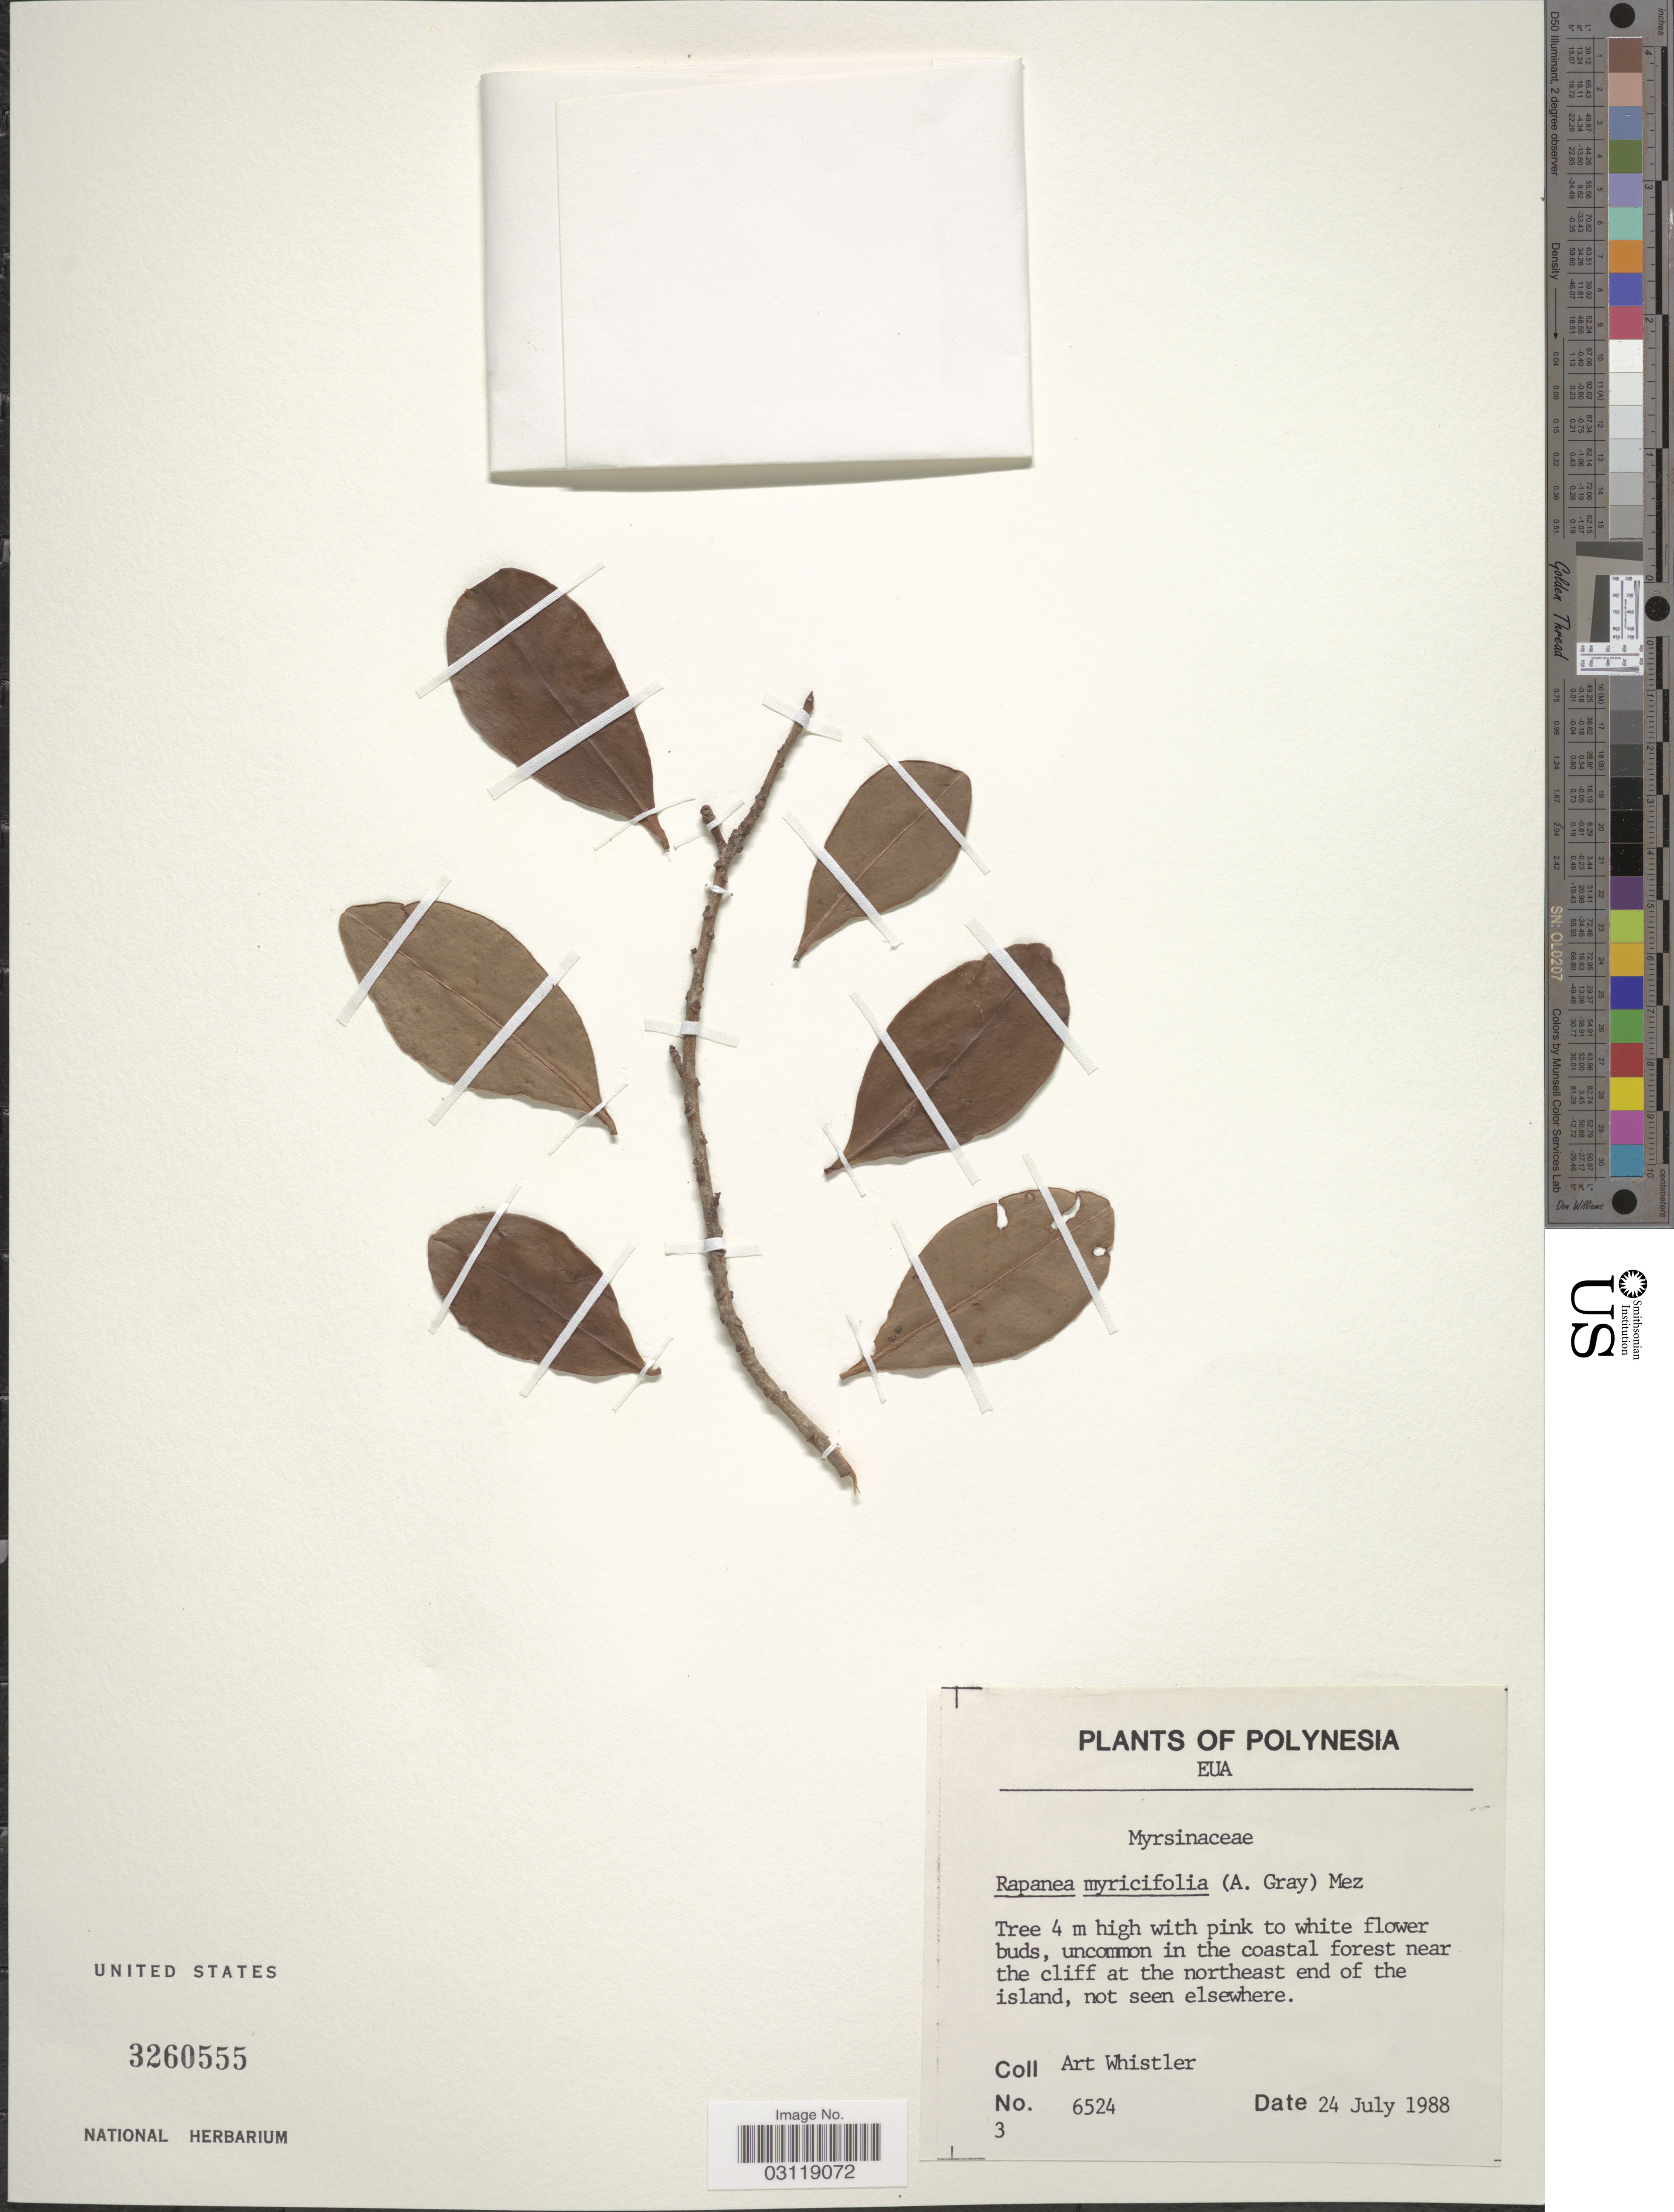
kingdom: Plantae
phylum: Tracheophyta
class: Magnoliopsida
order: Ericales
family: Primulaceae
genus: Rapanea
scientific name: Rapanea myricifolia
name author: (A. Gray) Mez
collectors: A. Whistler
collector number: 6524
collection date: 1988-07-24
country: Tonga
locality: Polynesia. Eua. In the coastal forest near the cliff at the northeast end of the island.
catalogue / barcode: US 3260555